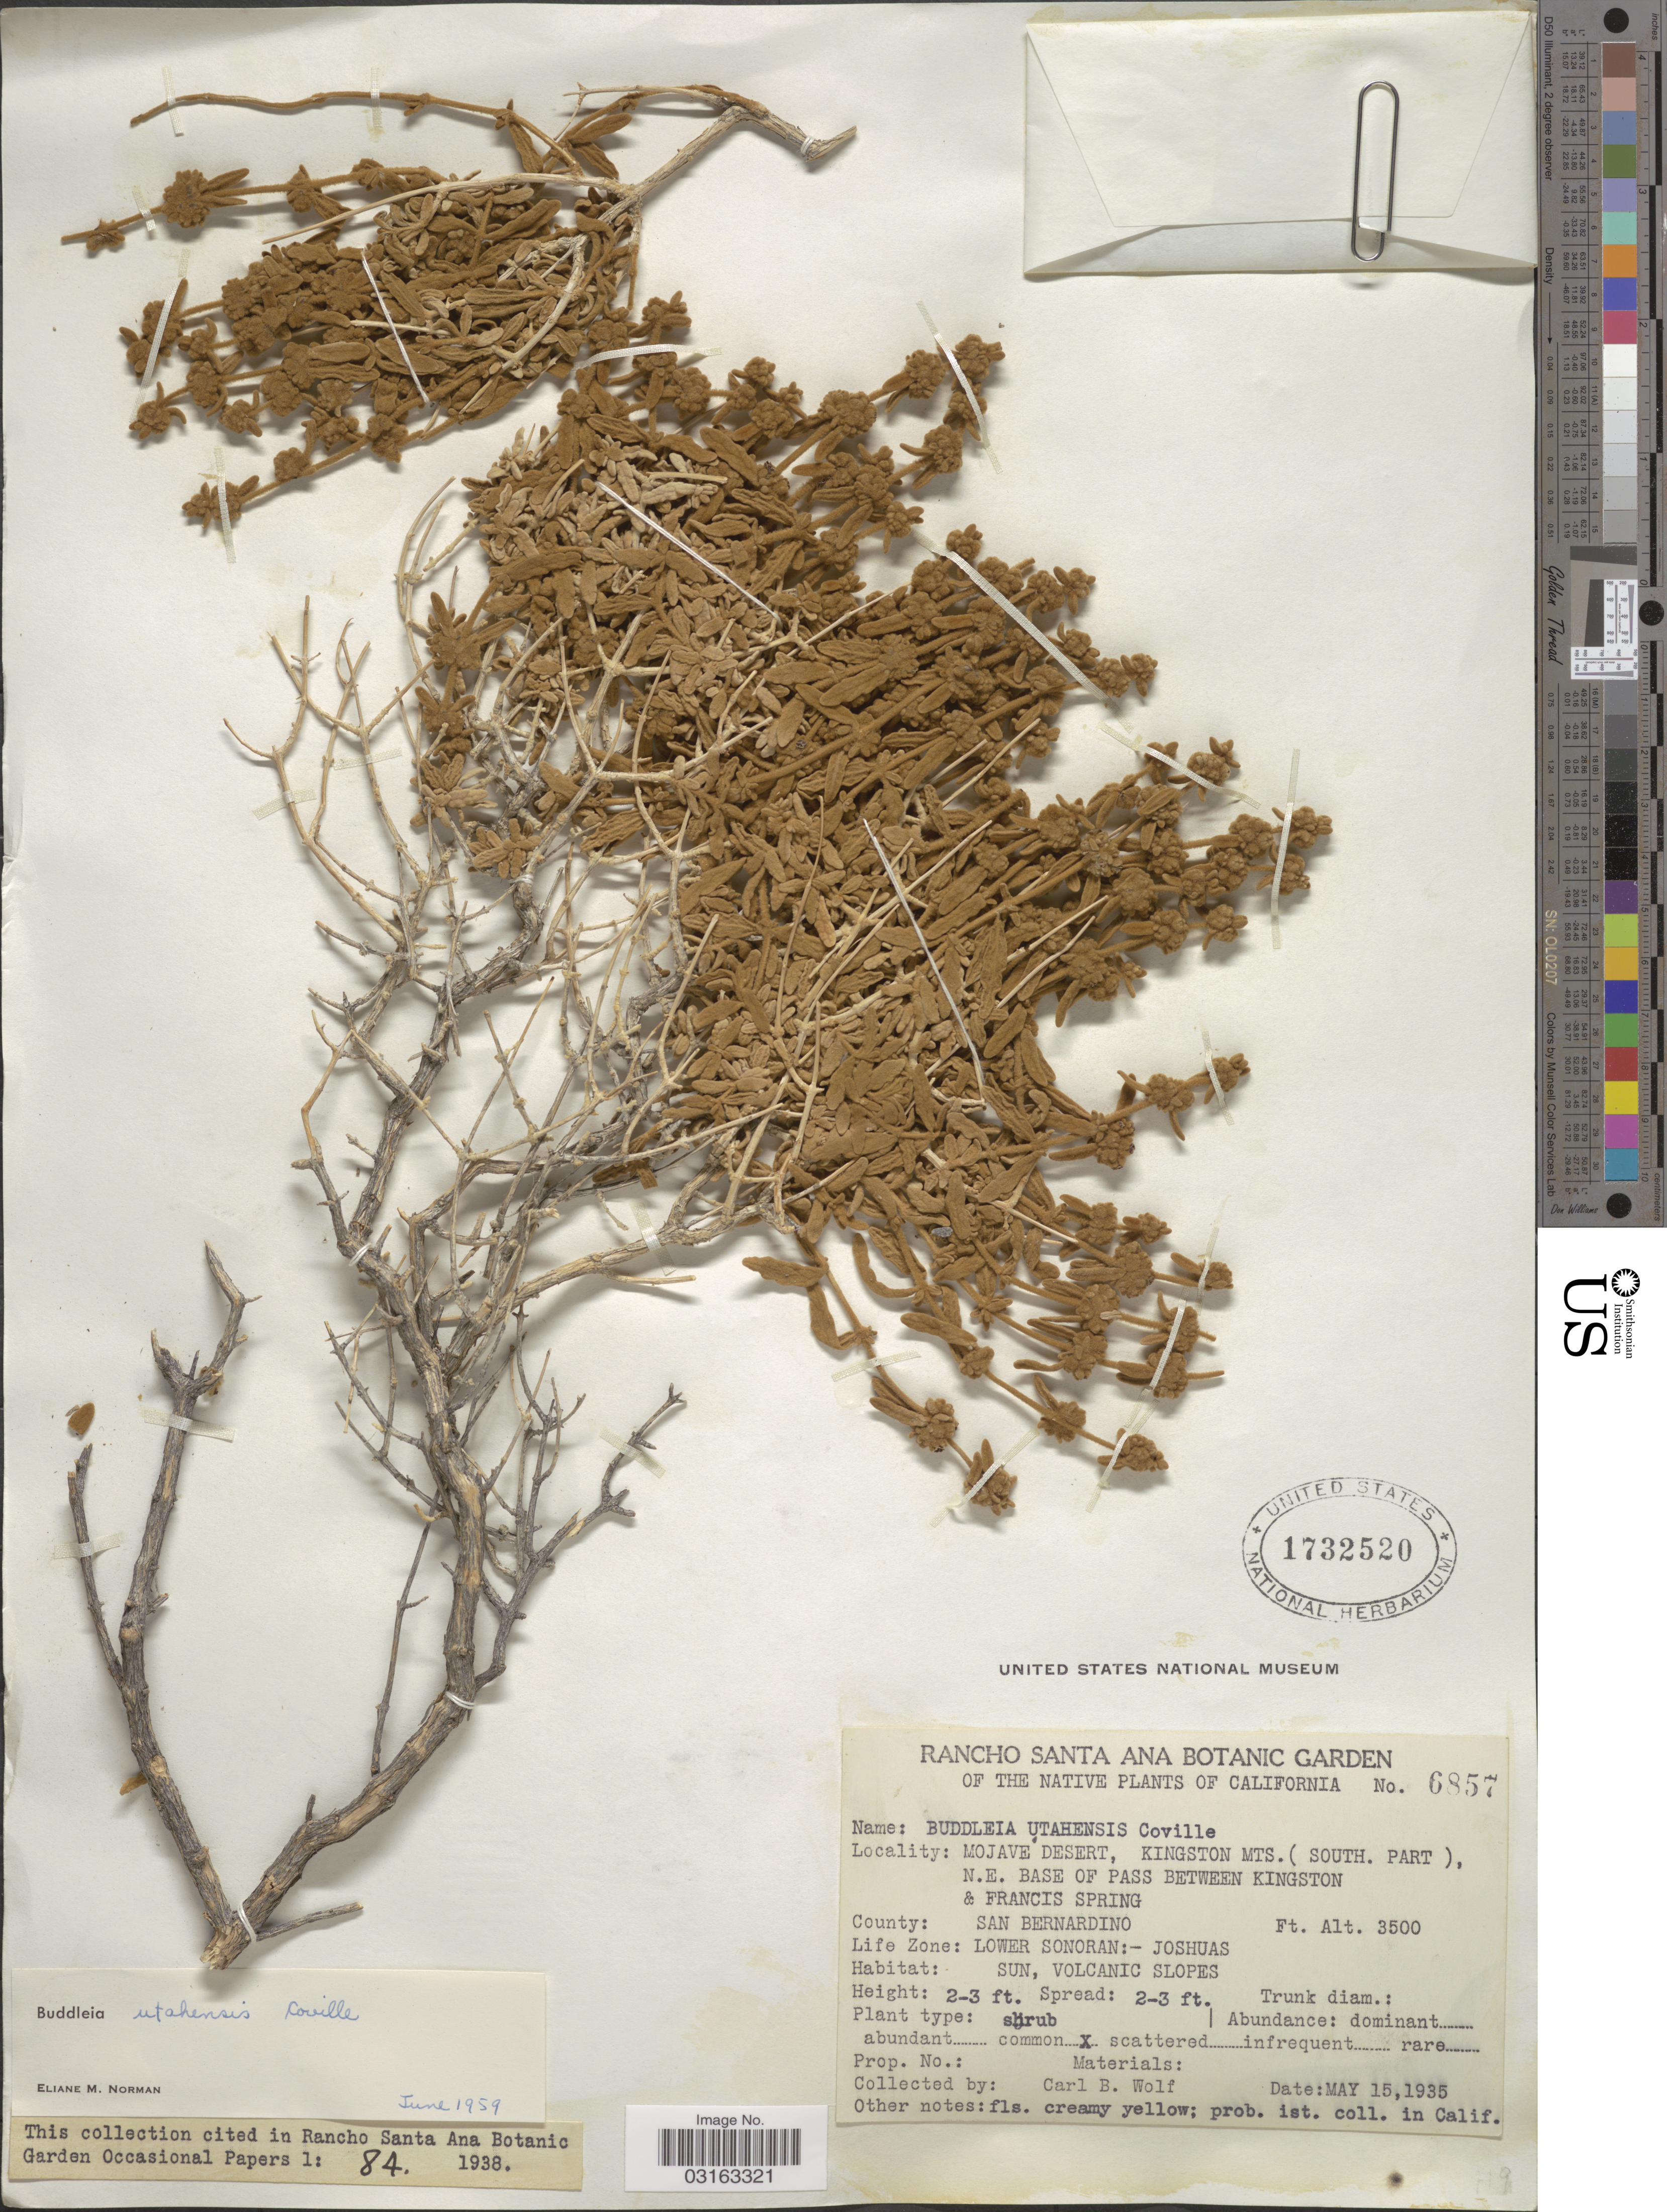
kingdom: Plantae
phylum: Tracheophyta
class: Magnoliopsida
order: Lamiales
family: Scrophulariaceae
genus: Buddleja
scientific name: Buddleja utahensis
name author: Coville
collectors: C. B. Wolf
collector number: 6857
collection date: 1935-05-15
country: United States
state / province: California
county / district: San Bernardino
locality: Mojave Desert, Kingston Mts. (South. Part), N.E. base of pass between Kingston & Francis Spring. County: San Bernardino. Life Zone: Lower Sonoran: - Joshuas.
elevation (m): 1067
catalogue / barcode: US 1732520